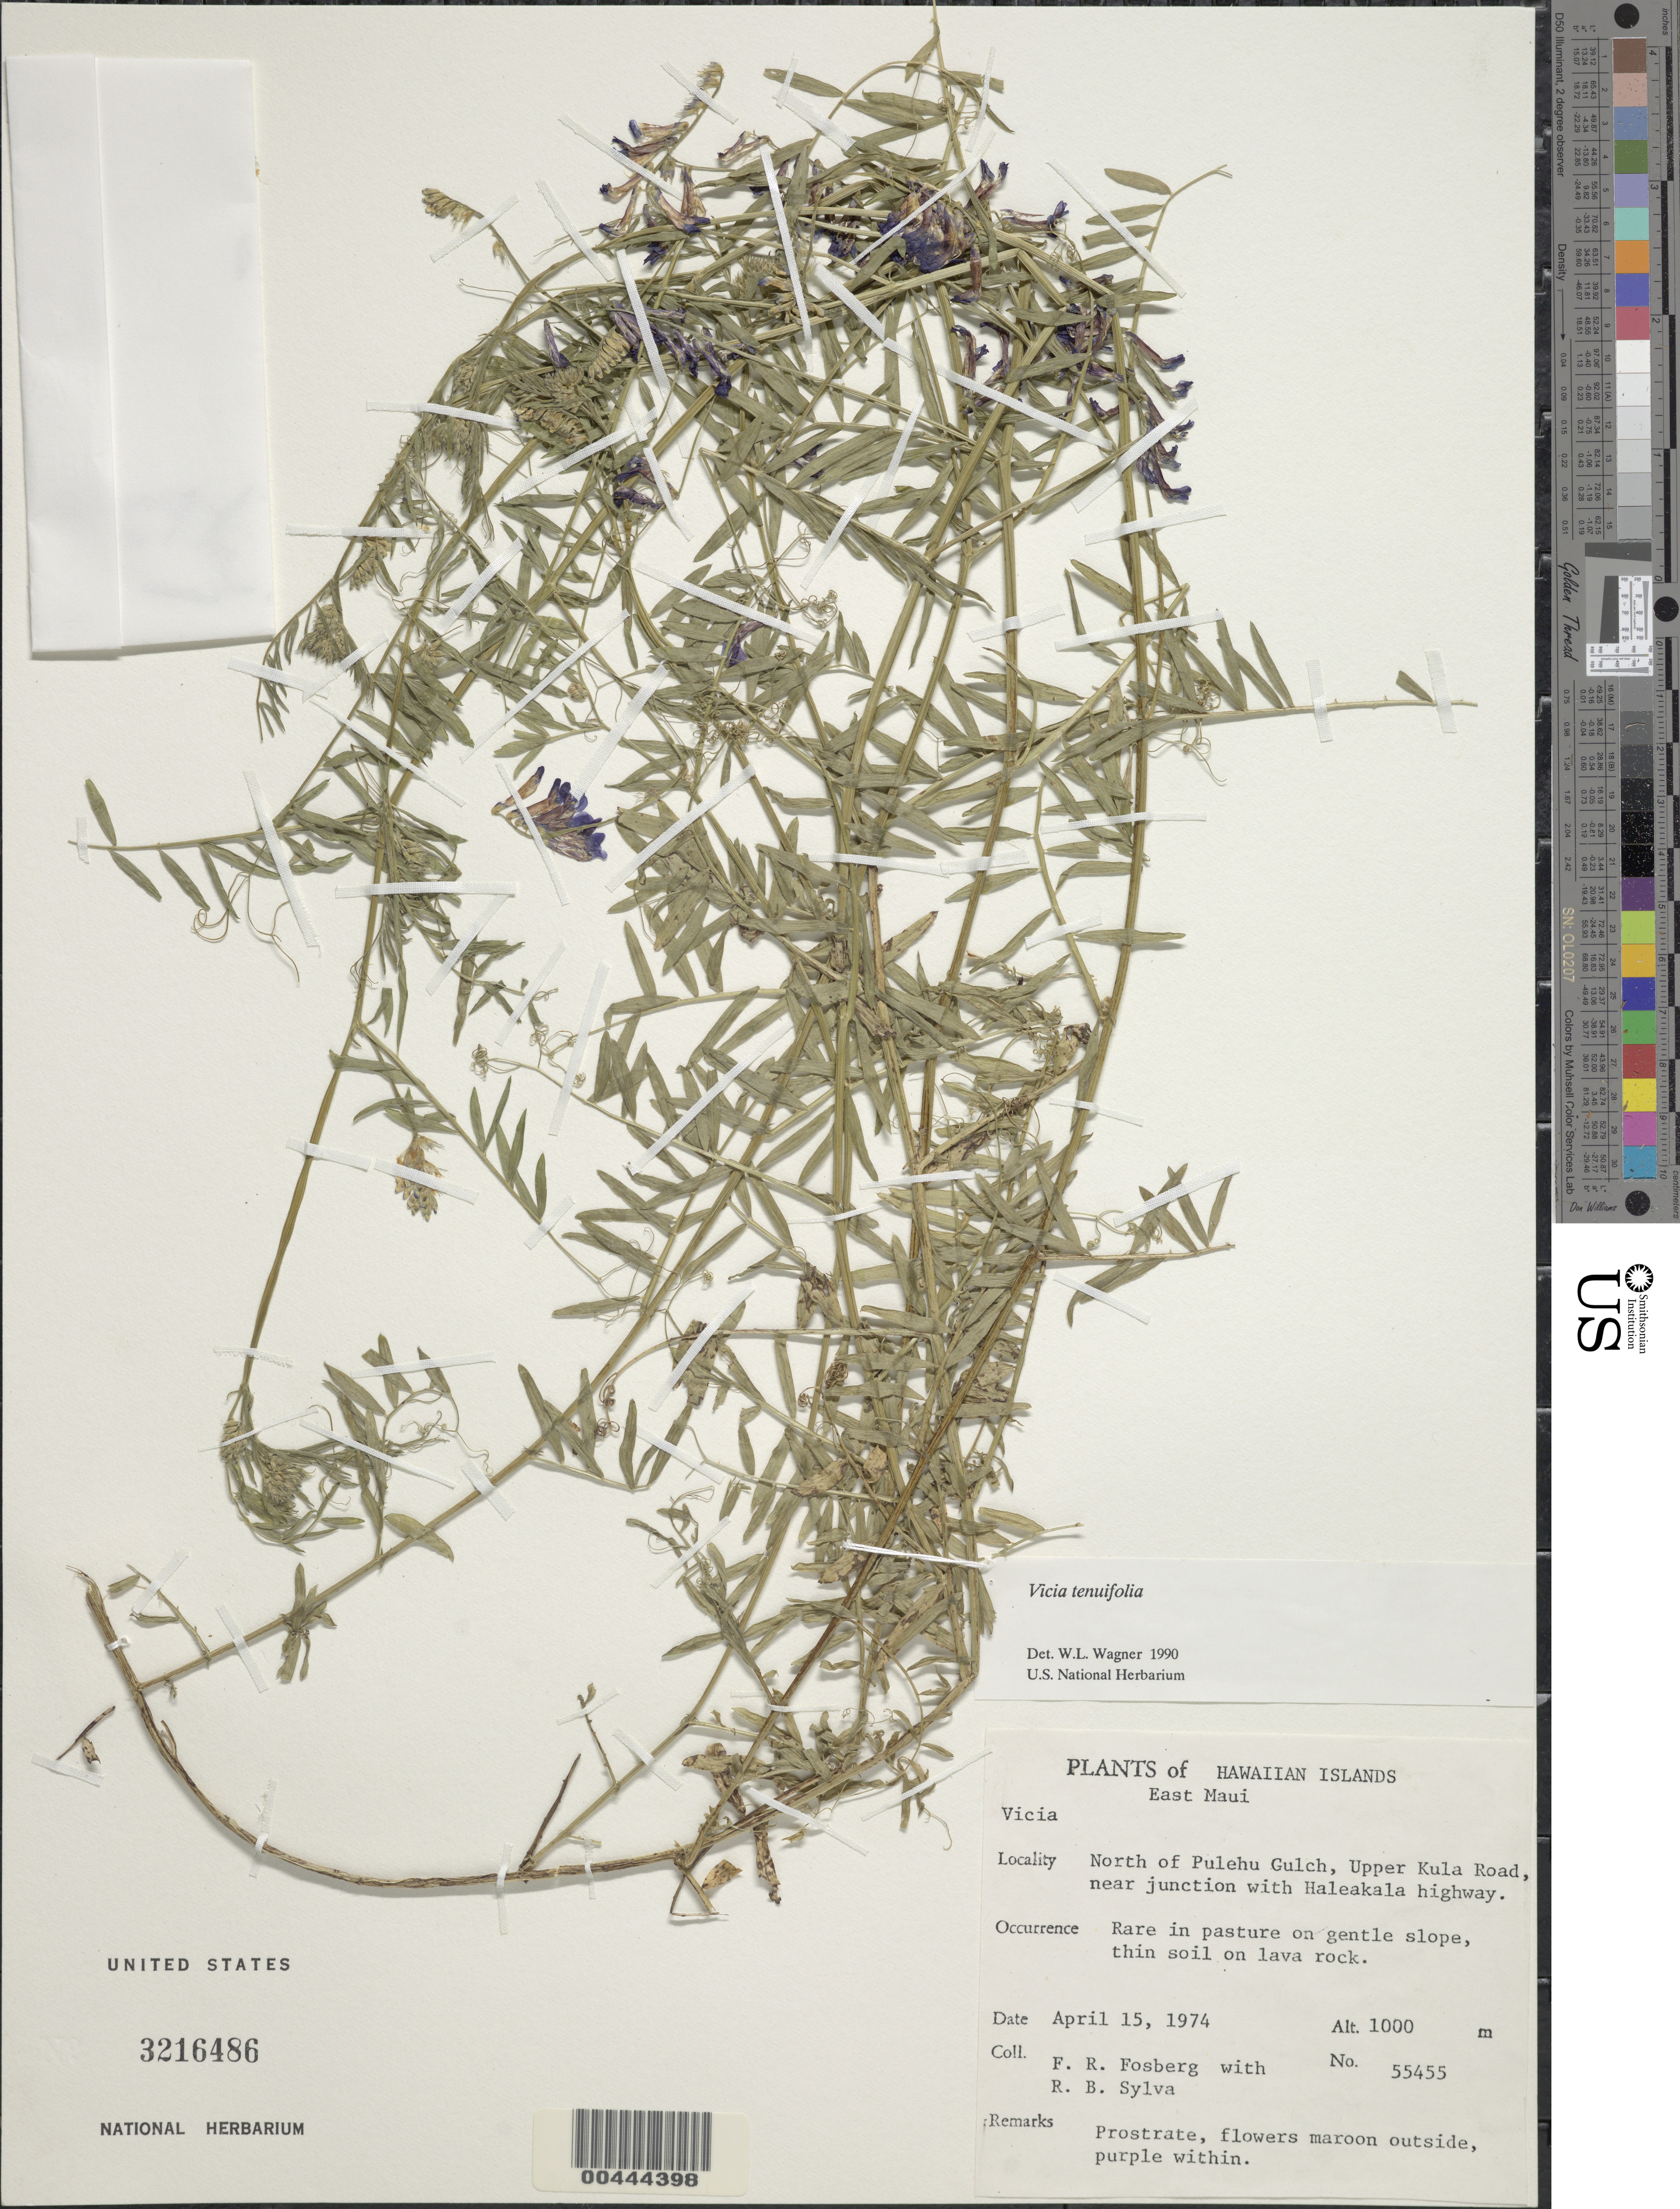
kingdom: Plantae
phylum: Tracheophyta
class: Magnoliopsida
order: Fabales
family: Fabaceae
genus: Vicia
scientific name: Vicia tenuifolia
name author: Ten.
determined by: Wagner, W. L., (BOT), Smithsonian Institution - National Museum of Natural History (UNITED STATES)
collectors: F. R. Fosberg & R. Sylva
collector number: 55455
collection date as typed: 15 Apr 1974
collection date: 1974-04-15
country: United States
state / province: Hawaii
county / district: Maui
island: Maui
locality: East Maui: North of Pulehu Gulch, Upper Kula Road, near junction with Haleakala highway.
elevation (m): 1000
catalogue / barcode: US 3216486